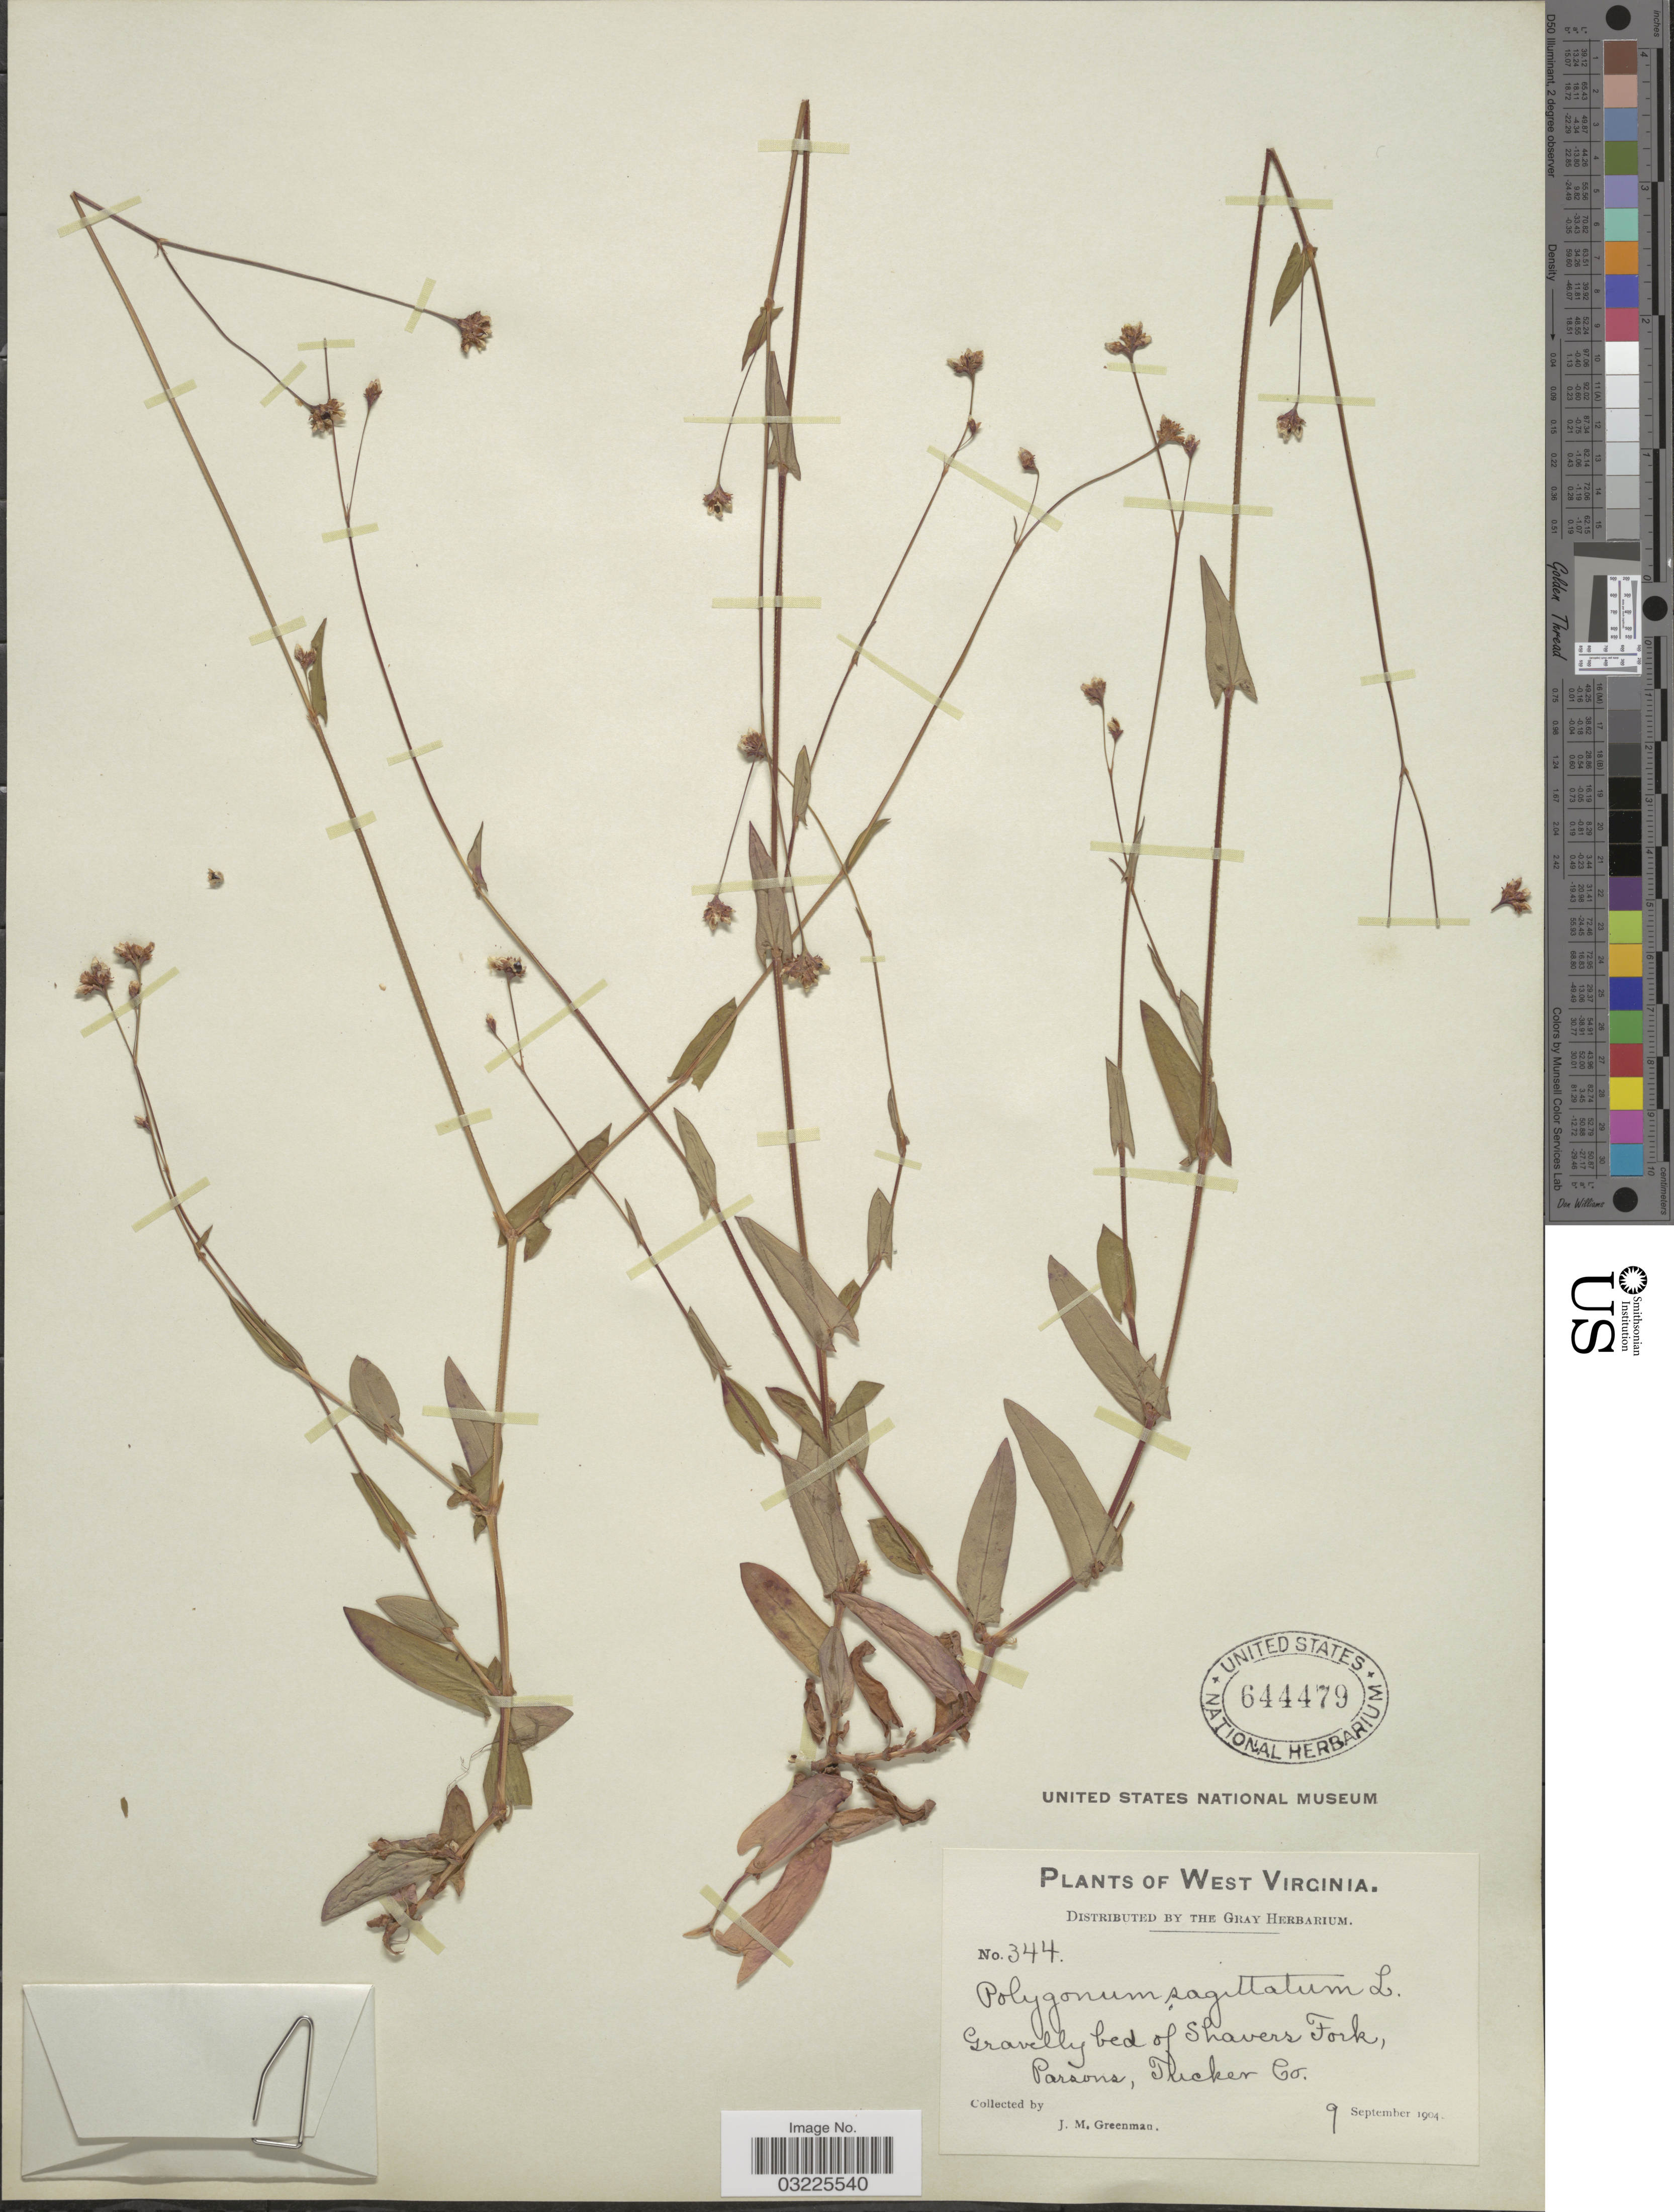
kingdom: Plantae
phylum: Tracheophyta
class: Magnoliopsida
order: Caryophyllales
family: Polygonaceae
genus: Persicaria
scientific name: Persicaria sagittata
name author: (L.) H. Gross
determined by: Atha, D. E.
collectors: J. M. Greenman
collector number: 344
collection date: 1904-09-09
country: United States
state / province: West Virginia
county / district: Tucker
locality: Gravelly bed of Shavers Fork, Parsons, Tucker Co.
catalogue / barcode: US 644479